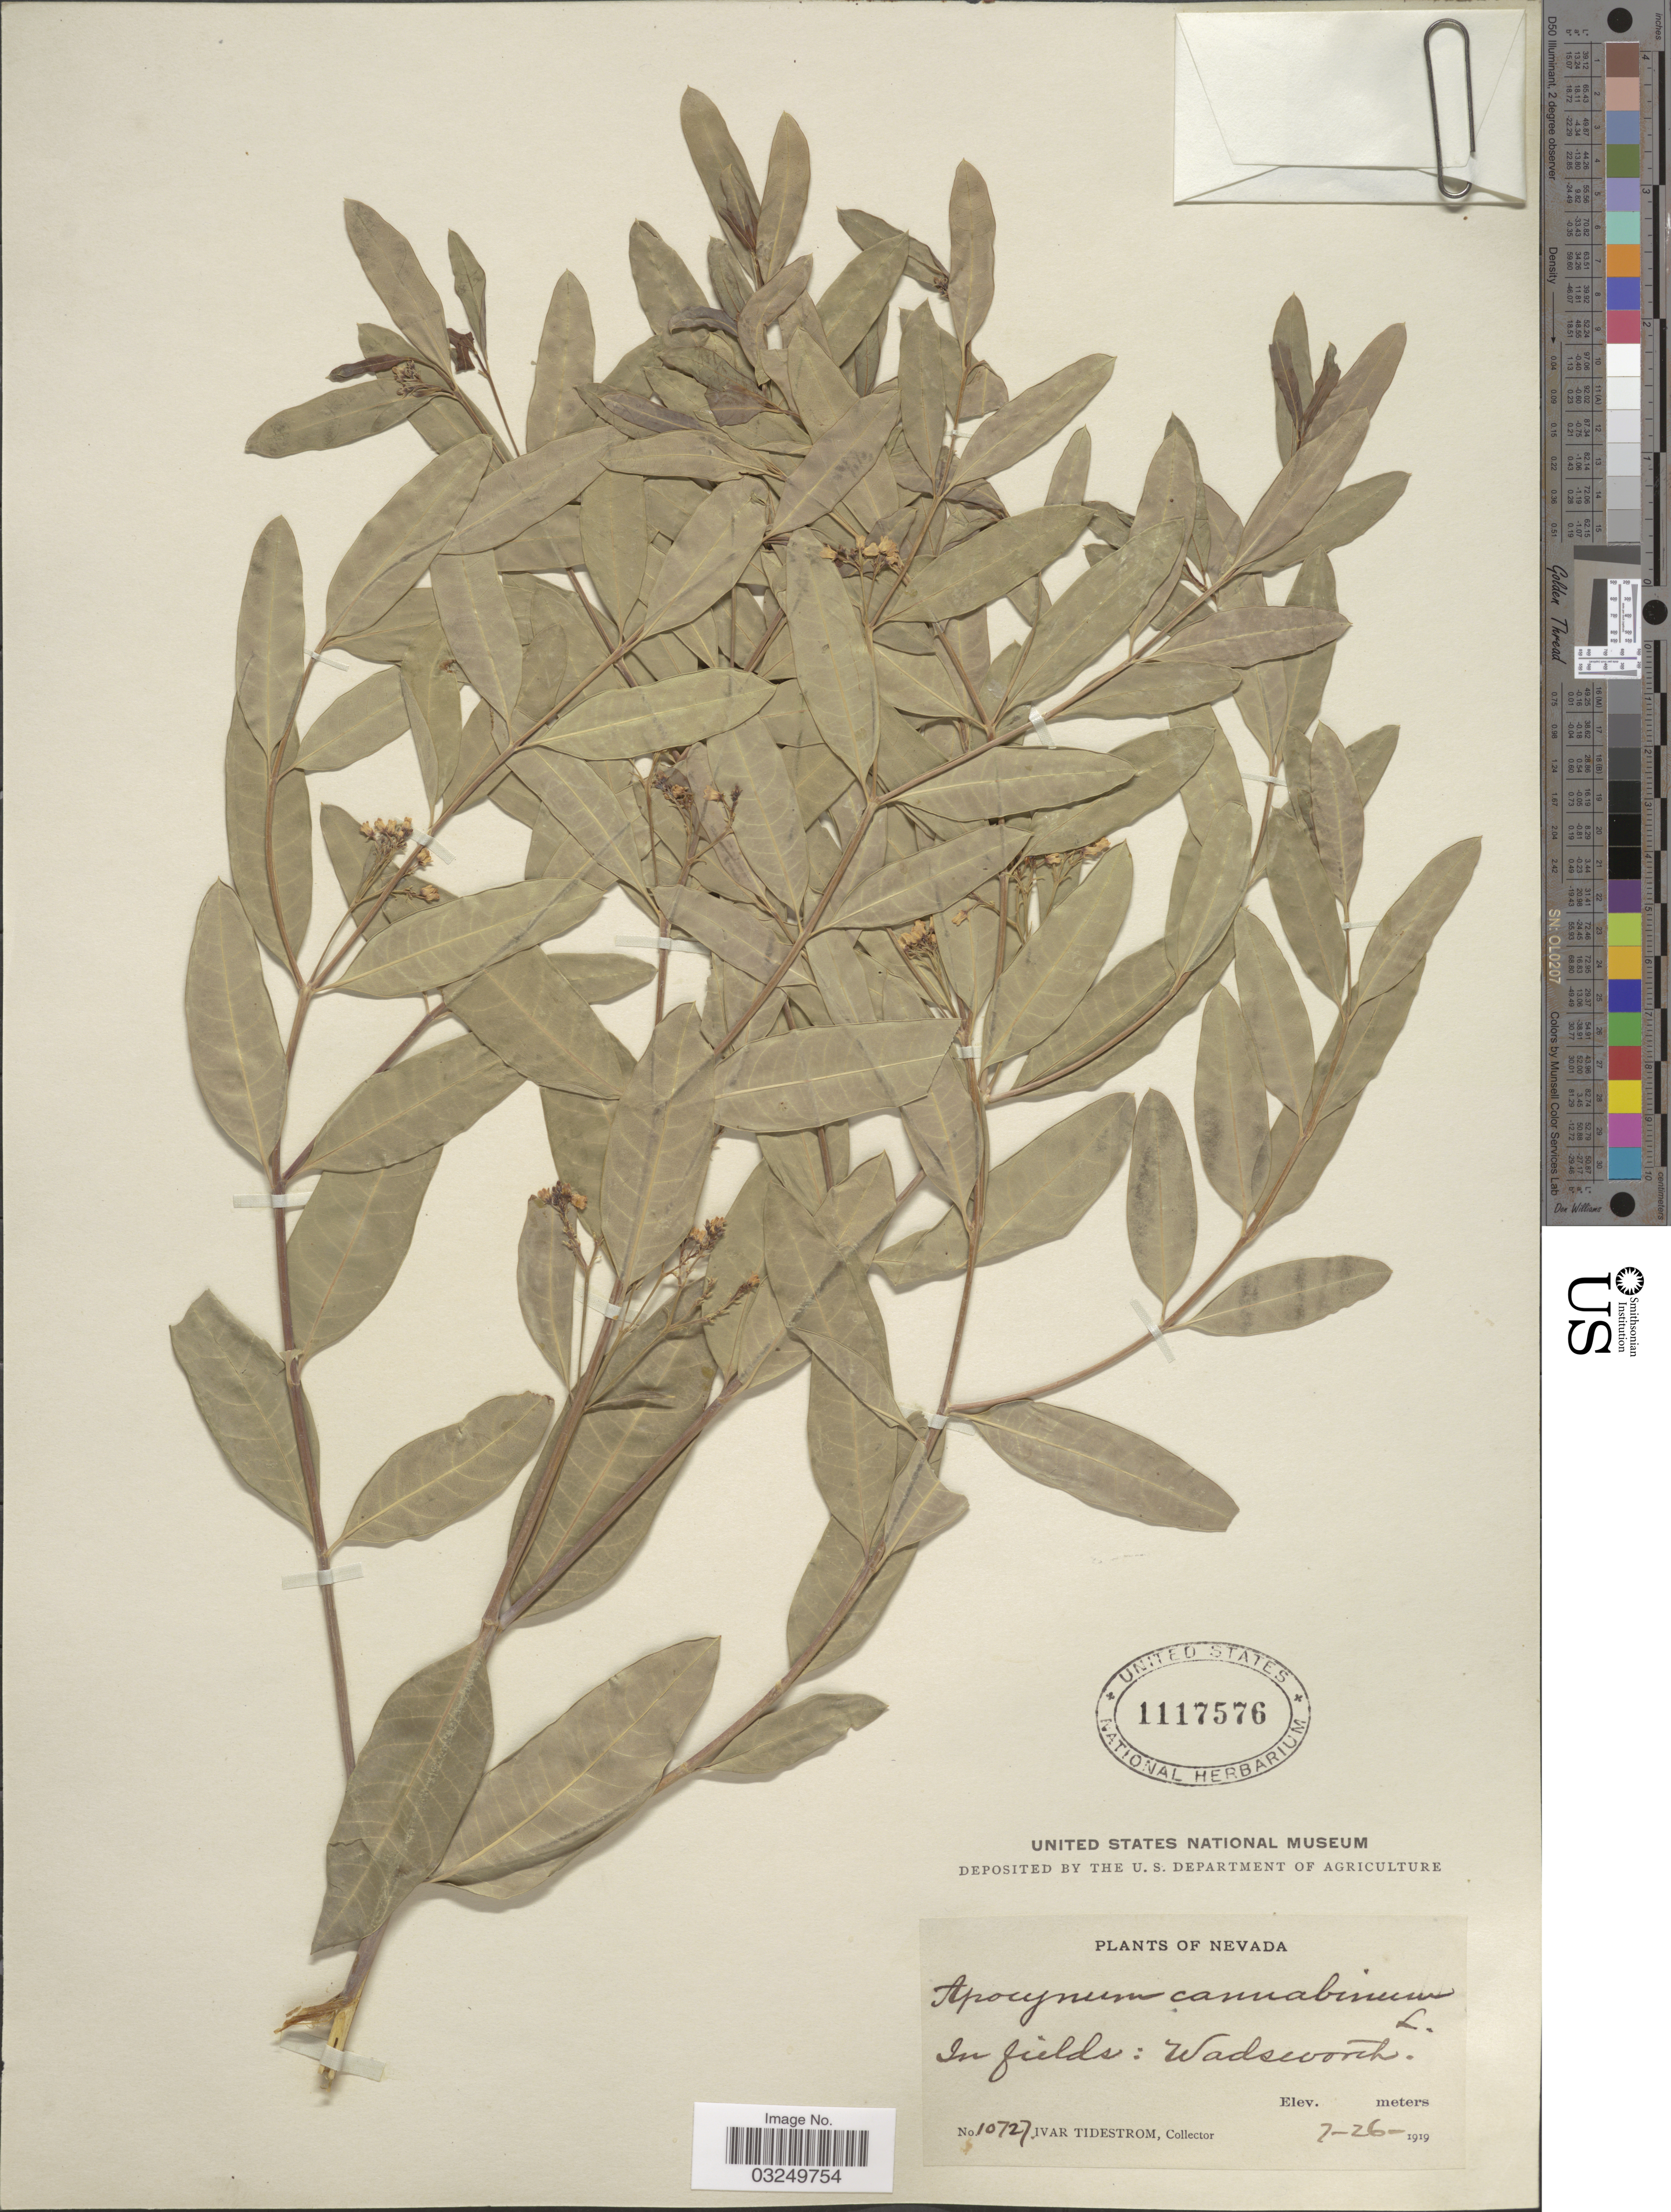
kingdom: Plantae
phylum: Tracheophyta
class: Magnoliopsida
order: Gentianales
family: Apocynaceae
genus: Apocynum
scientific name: Apocynum cannabinum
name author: L.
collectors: I. F. Tidestrom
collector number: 10727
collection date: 1919-07-26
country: United States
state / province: Nevada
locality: Wadsworth.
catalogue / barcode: US 1117576